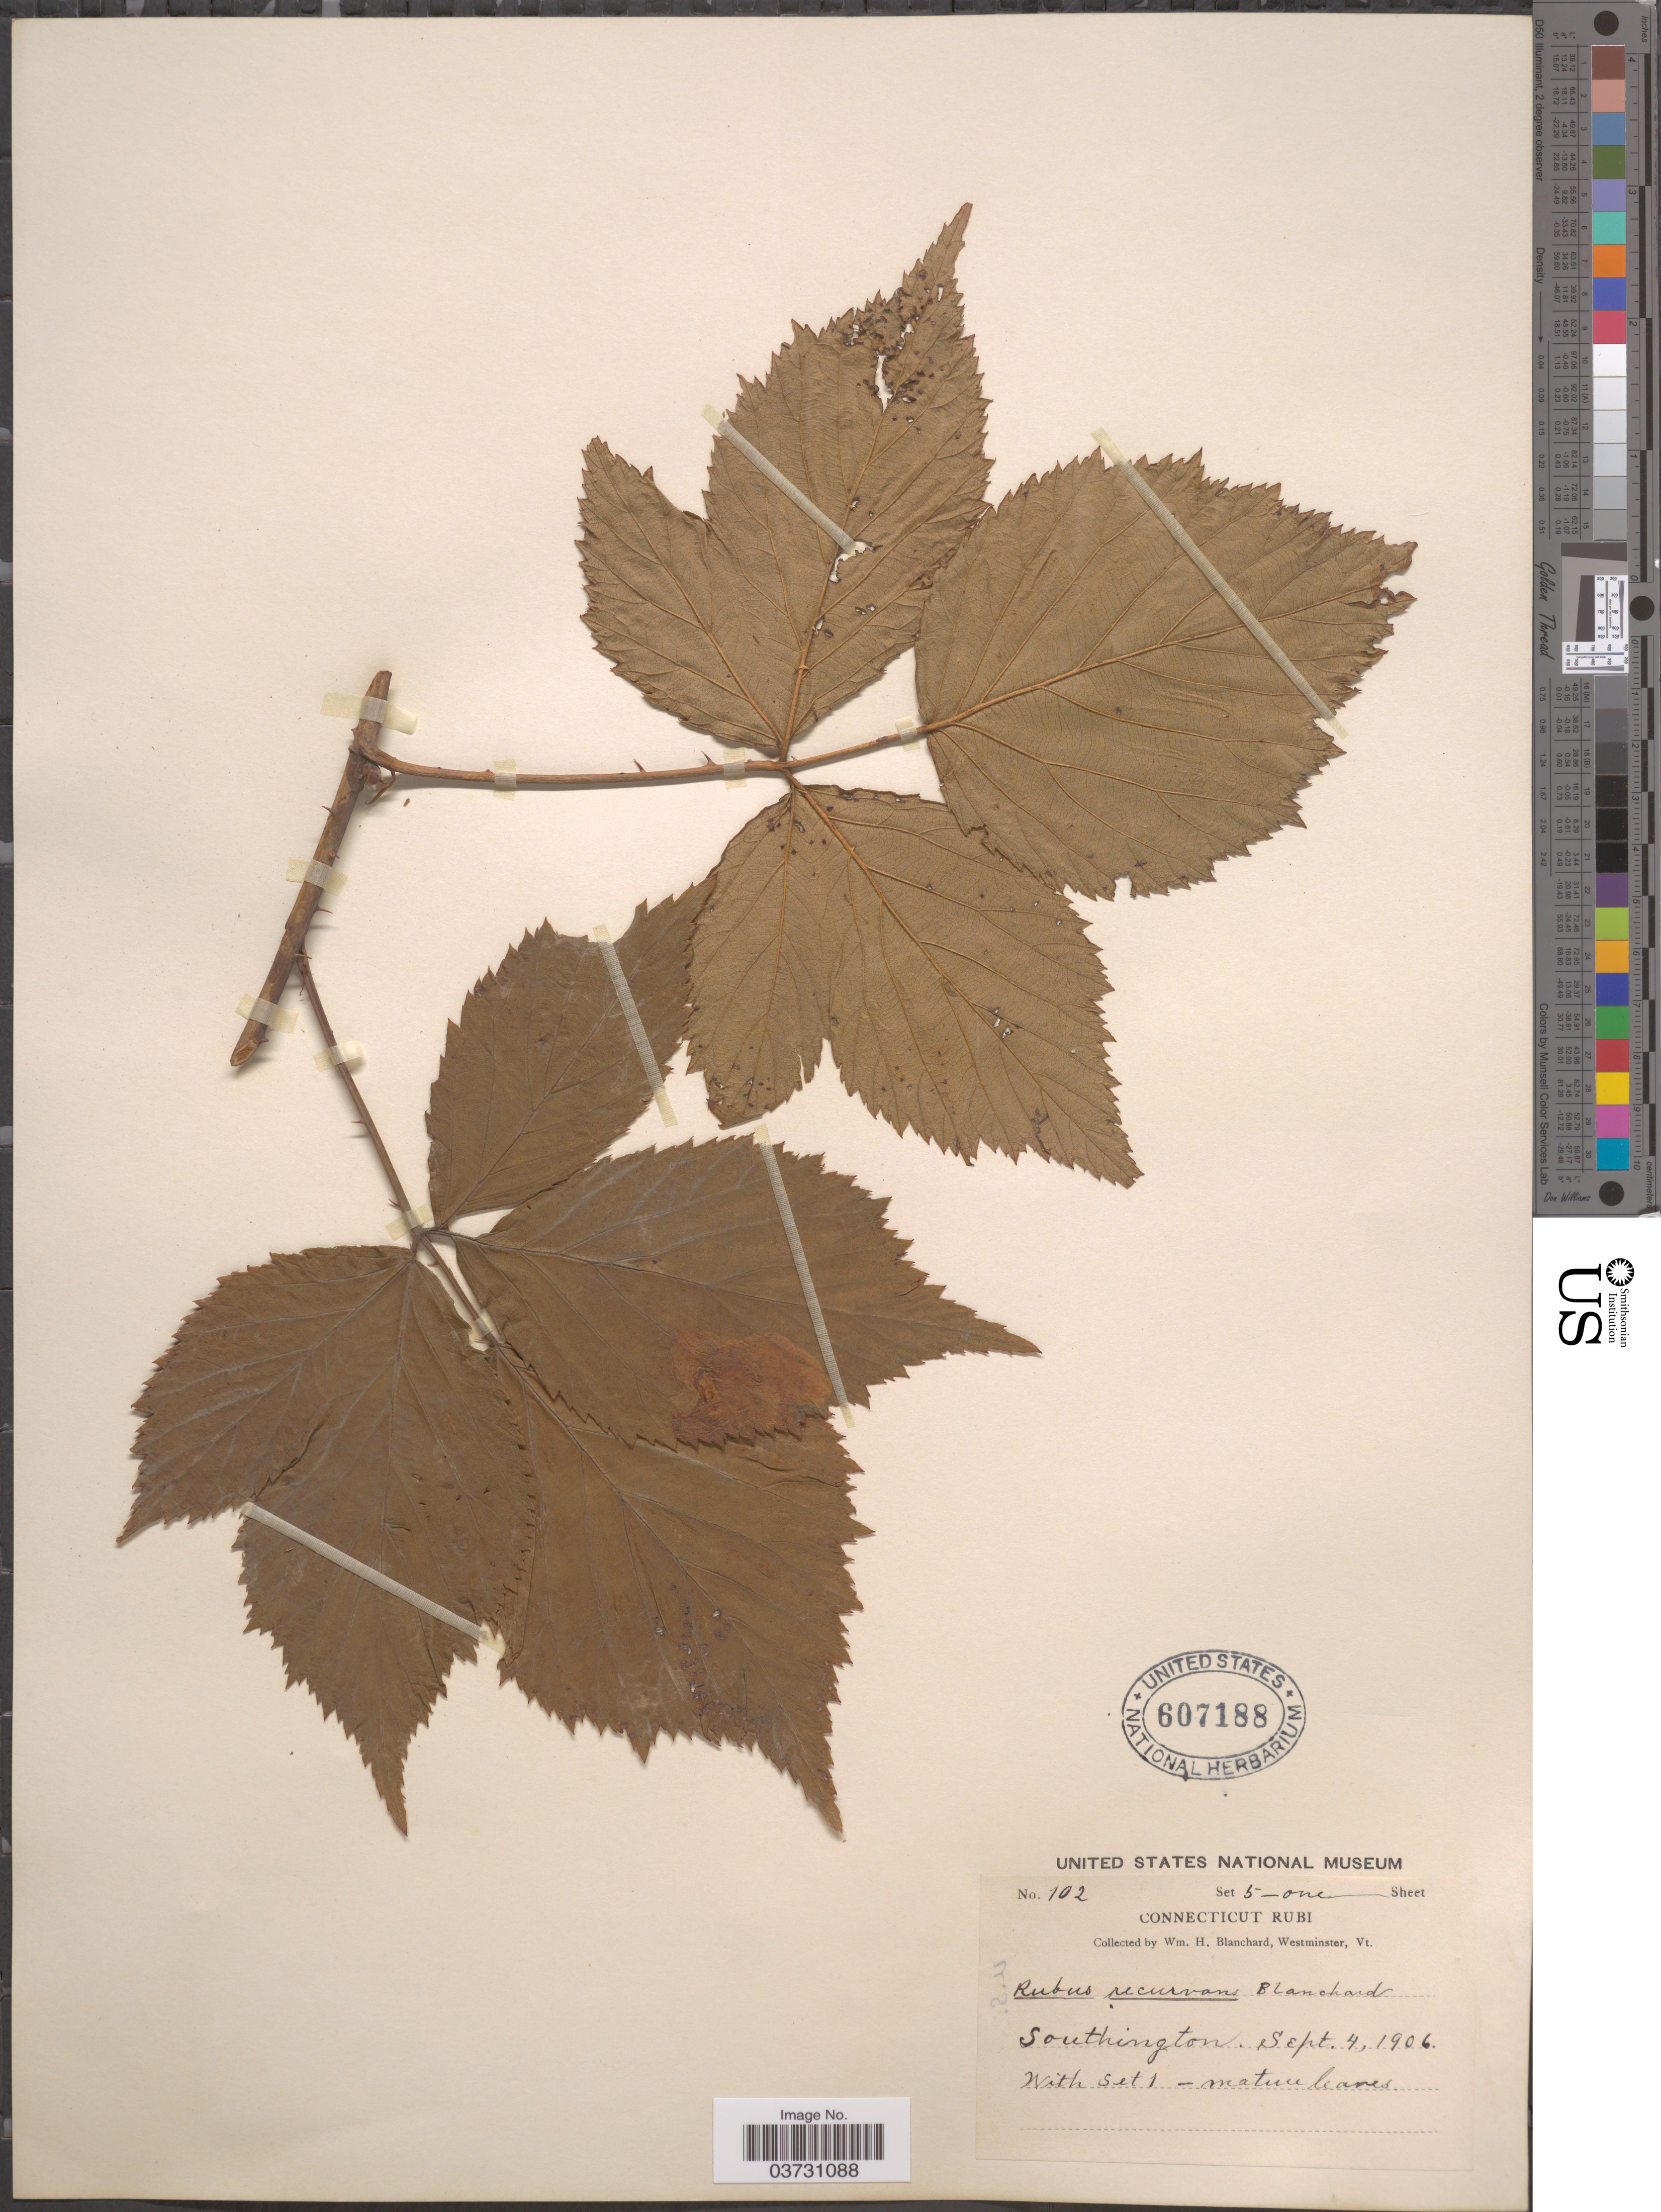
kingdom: Plantae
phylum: Tracheophyta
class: Magnoliopsida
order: Rosales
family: Rosaceae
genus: Rubus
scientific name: Rubus recurvans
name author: Blanch.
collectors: W. H. Blanchard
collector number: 102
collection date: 1906-09-04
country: United States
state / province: Connecticut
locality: Southington.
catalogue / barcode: US 607188